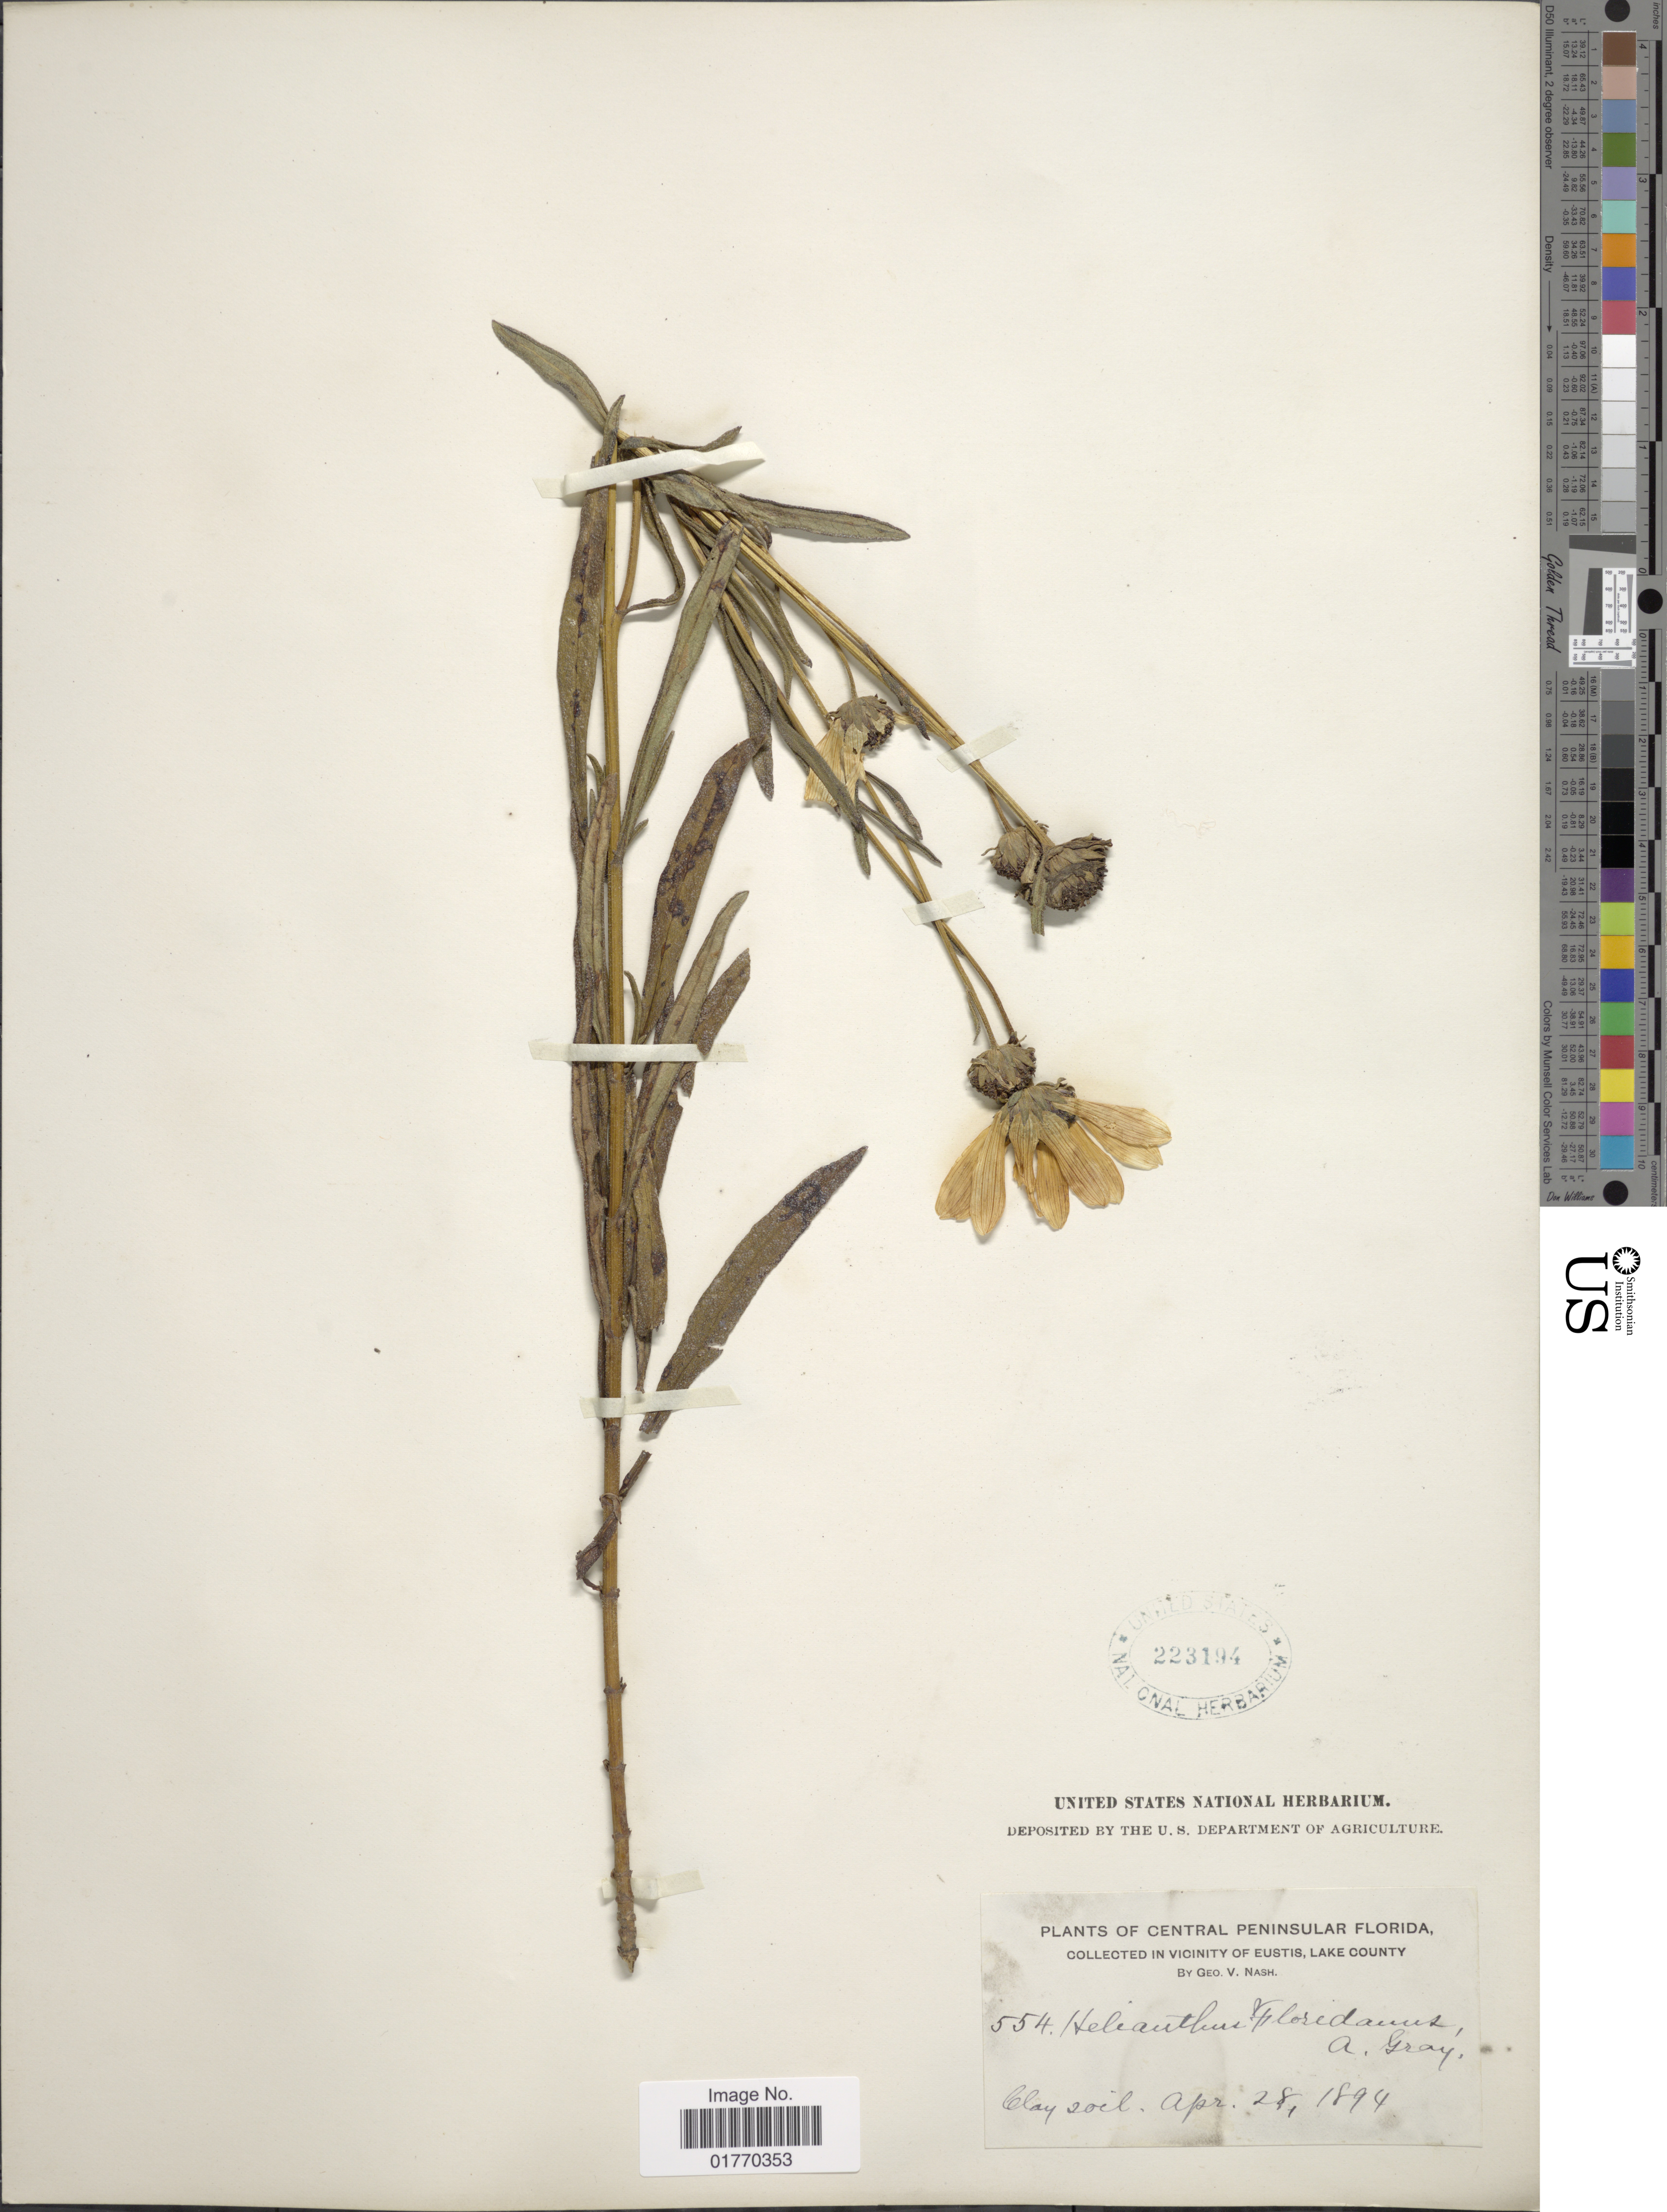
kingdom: Plantae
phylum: Tracheophyta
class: Magnoliopsida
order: Asterales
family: Asteraceae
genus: Helianthus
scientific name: Helianthus floridanus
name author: A. Gray ex Chapm.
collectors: G. V. Nash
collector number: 554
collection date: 1894-04-28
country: United States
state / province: Florida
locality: Central Peninsular Florida, In Vicinity of Eustis, Lake County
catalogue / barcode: US 223194